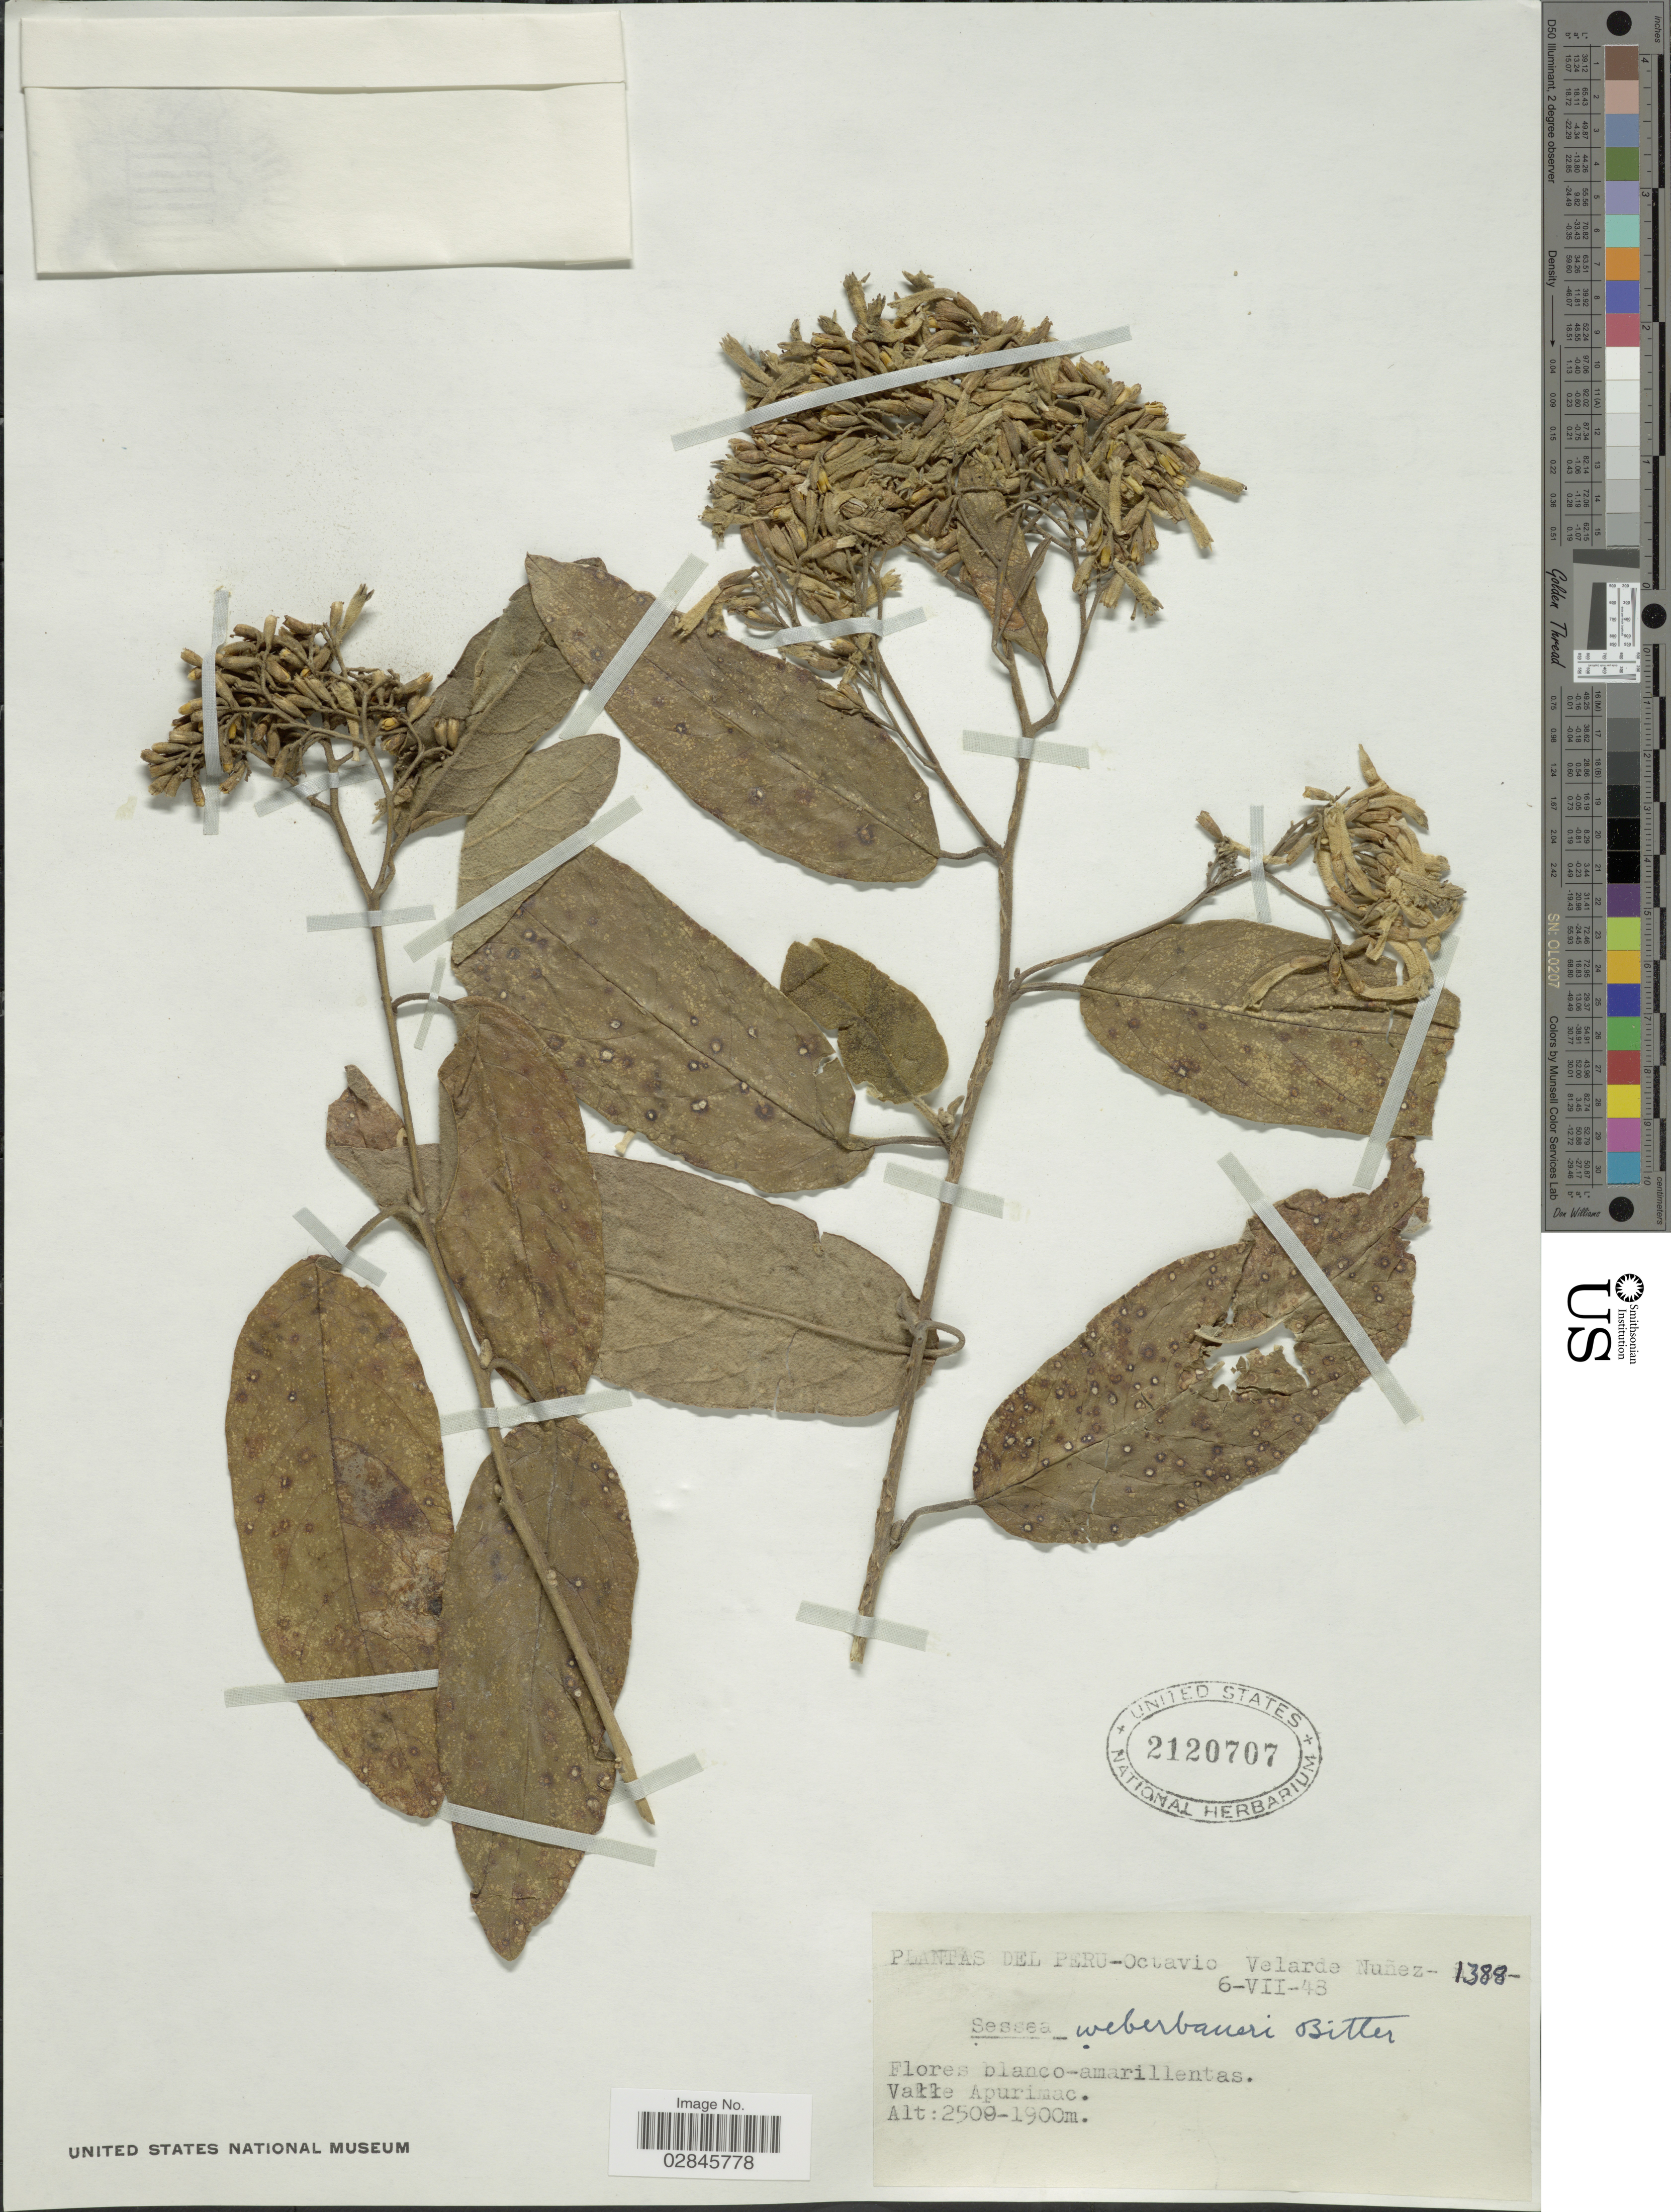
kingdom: Plantae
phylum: Tracheophyta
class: Magnoliopsida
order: Solanales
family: Solanaceae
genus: Sessea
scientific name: Sessea weberbaueri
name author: Bitter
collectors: O. Velarde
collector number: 1388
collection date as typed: Transcribed d/m/y: 6/7/48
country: Peru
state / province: Apurímac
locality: Valle Apurimac.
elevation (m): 1900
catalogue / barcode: US 2120707